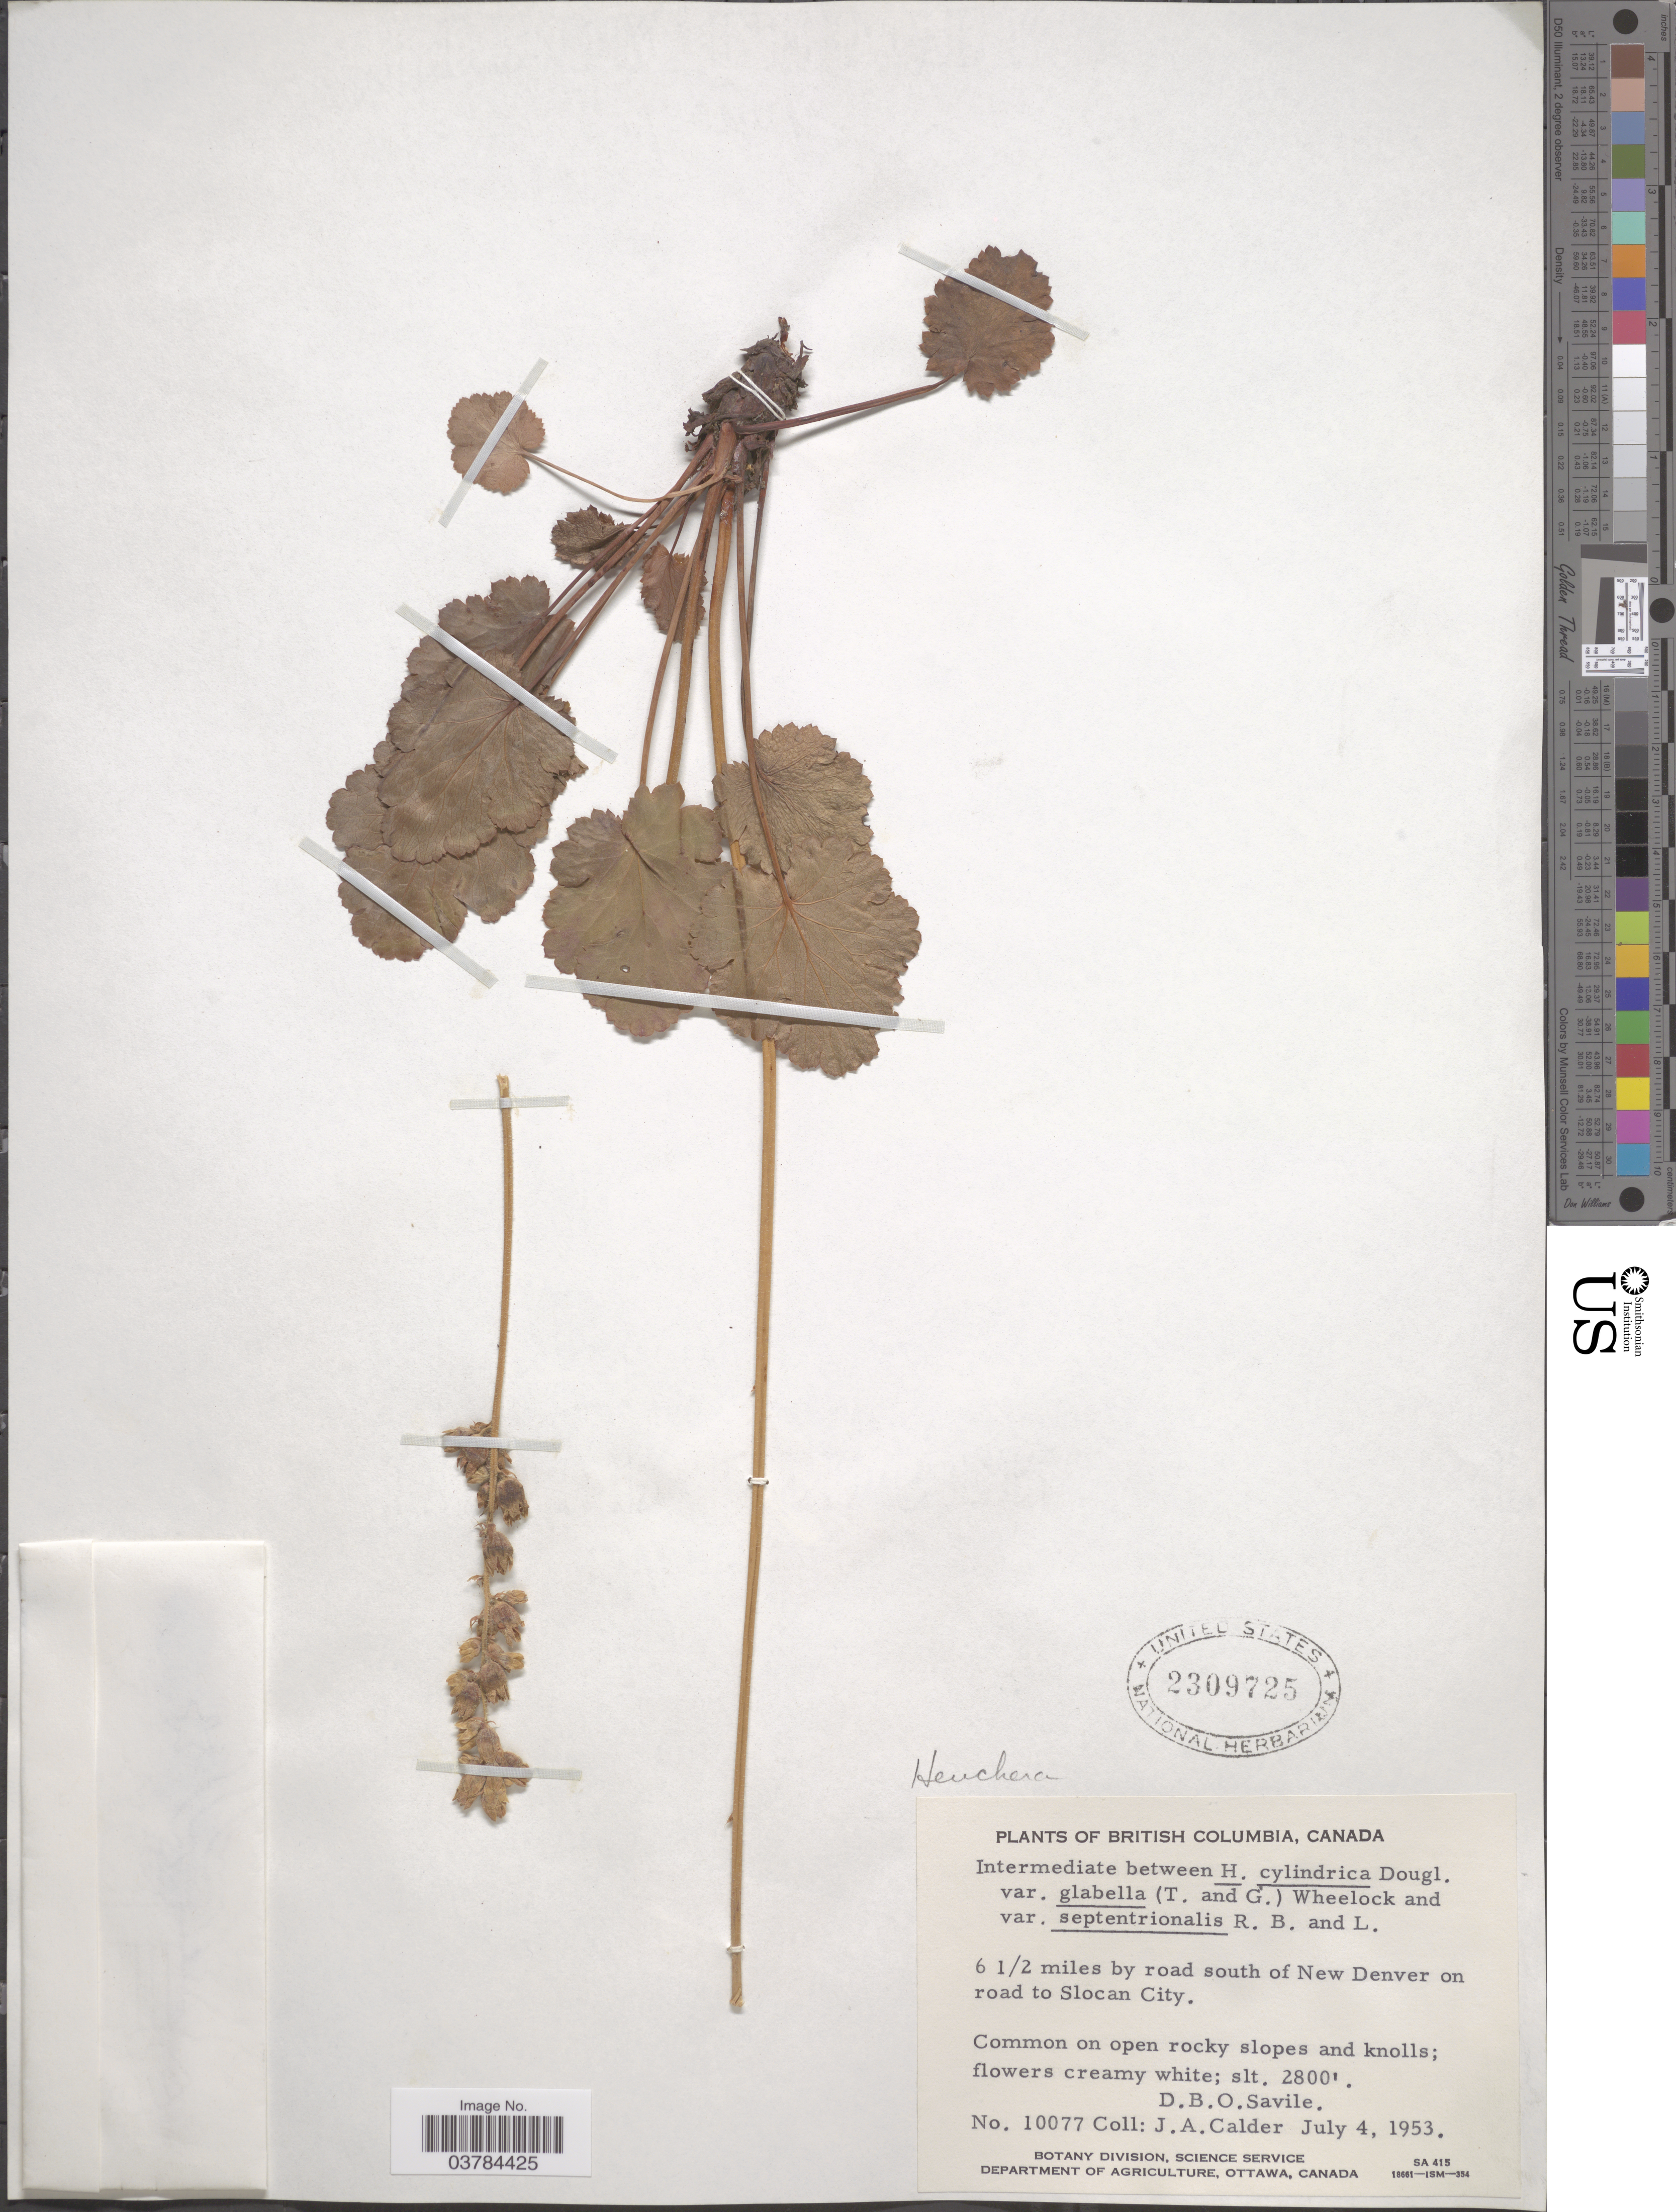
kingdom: Plantae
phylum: Tracheophyta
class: Magnoliopsida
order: Saxifragales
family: Saxifragaceae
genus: Heuchera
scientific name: Heuchera glabella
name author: Torr. & A. Gray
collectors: J. A. Calder & D. Savile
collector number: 10077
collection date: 1953-07-04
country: Canada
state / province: British Columbia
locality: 6 1/2 miles by road south of New Denver on road to Slocan City.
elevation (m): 853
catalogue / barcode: US 2309725